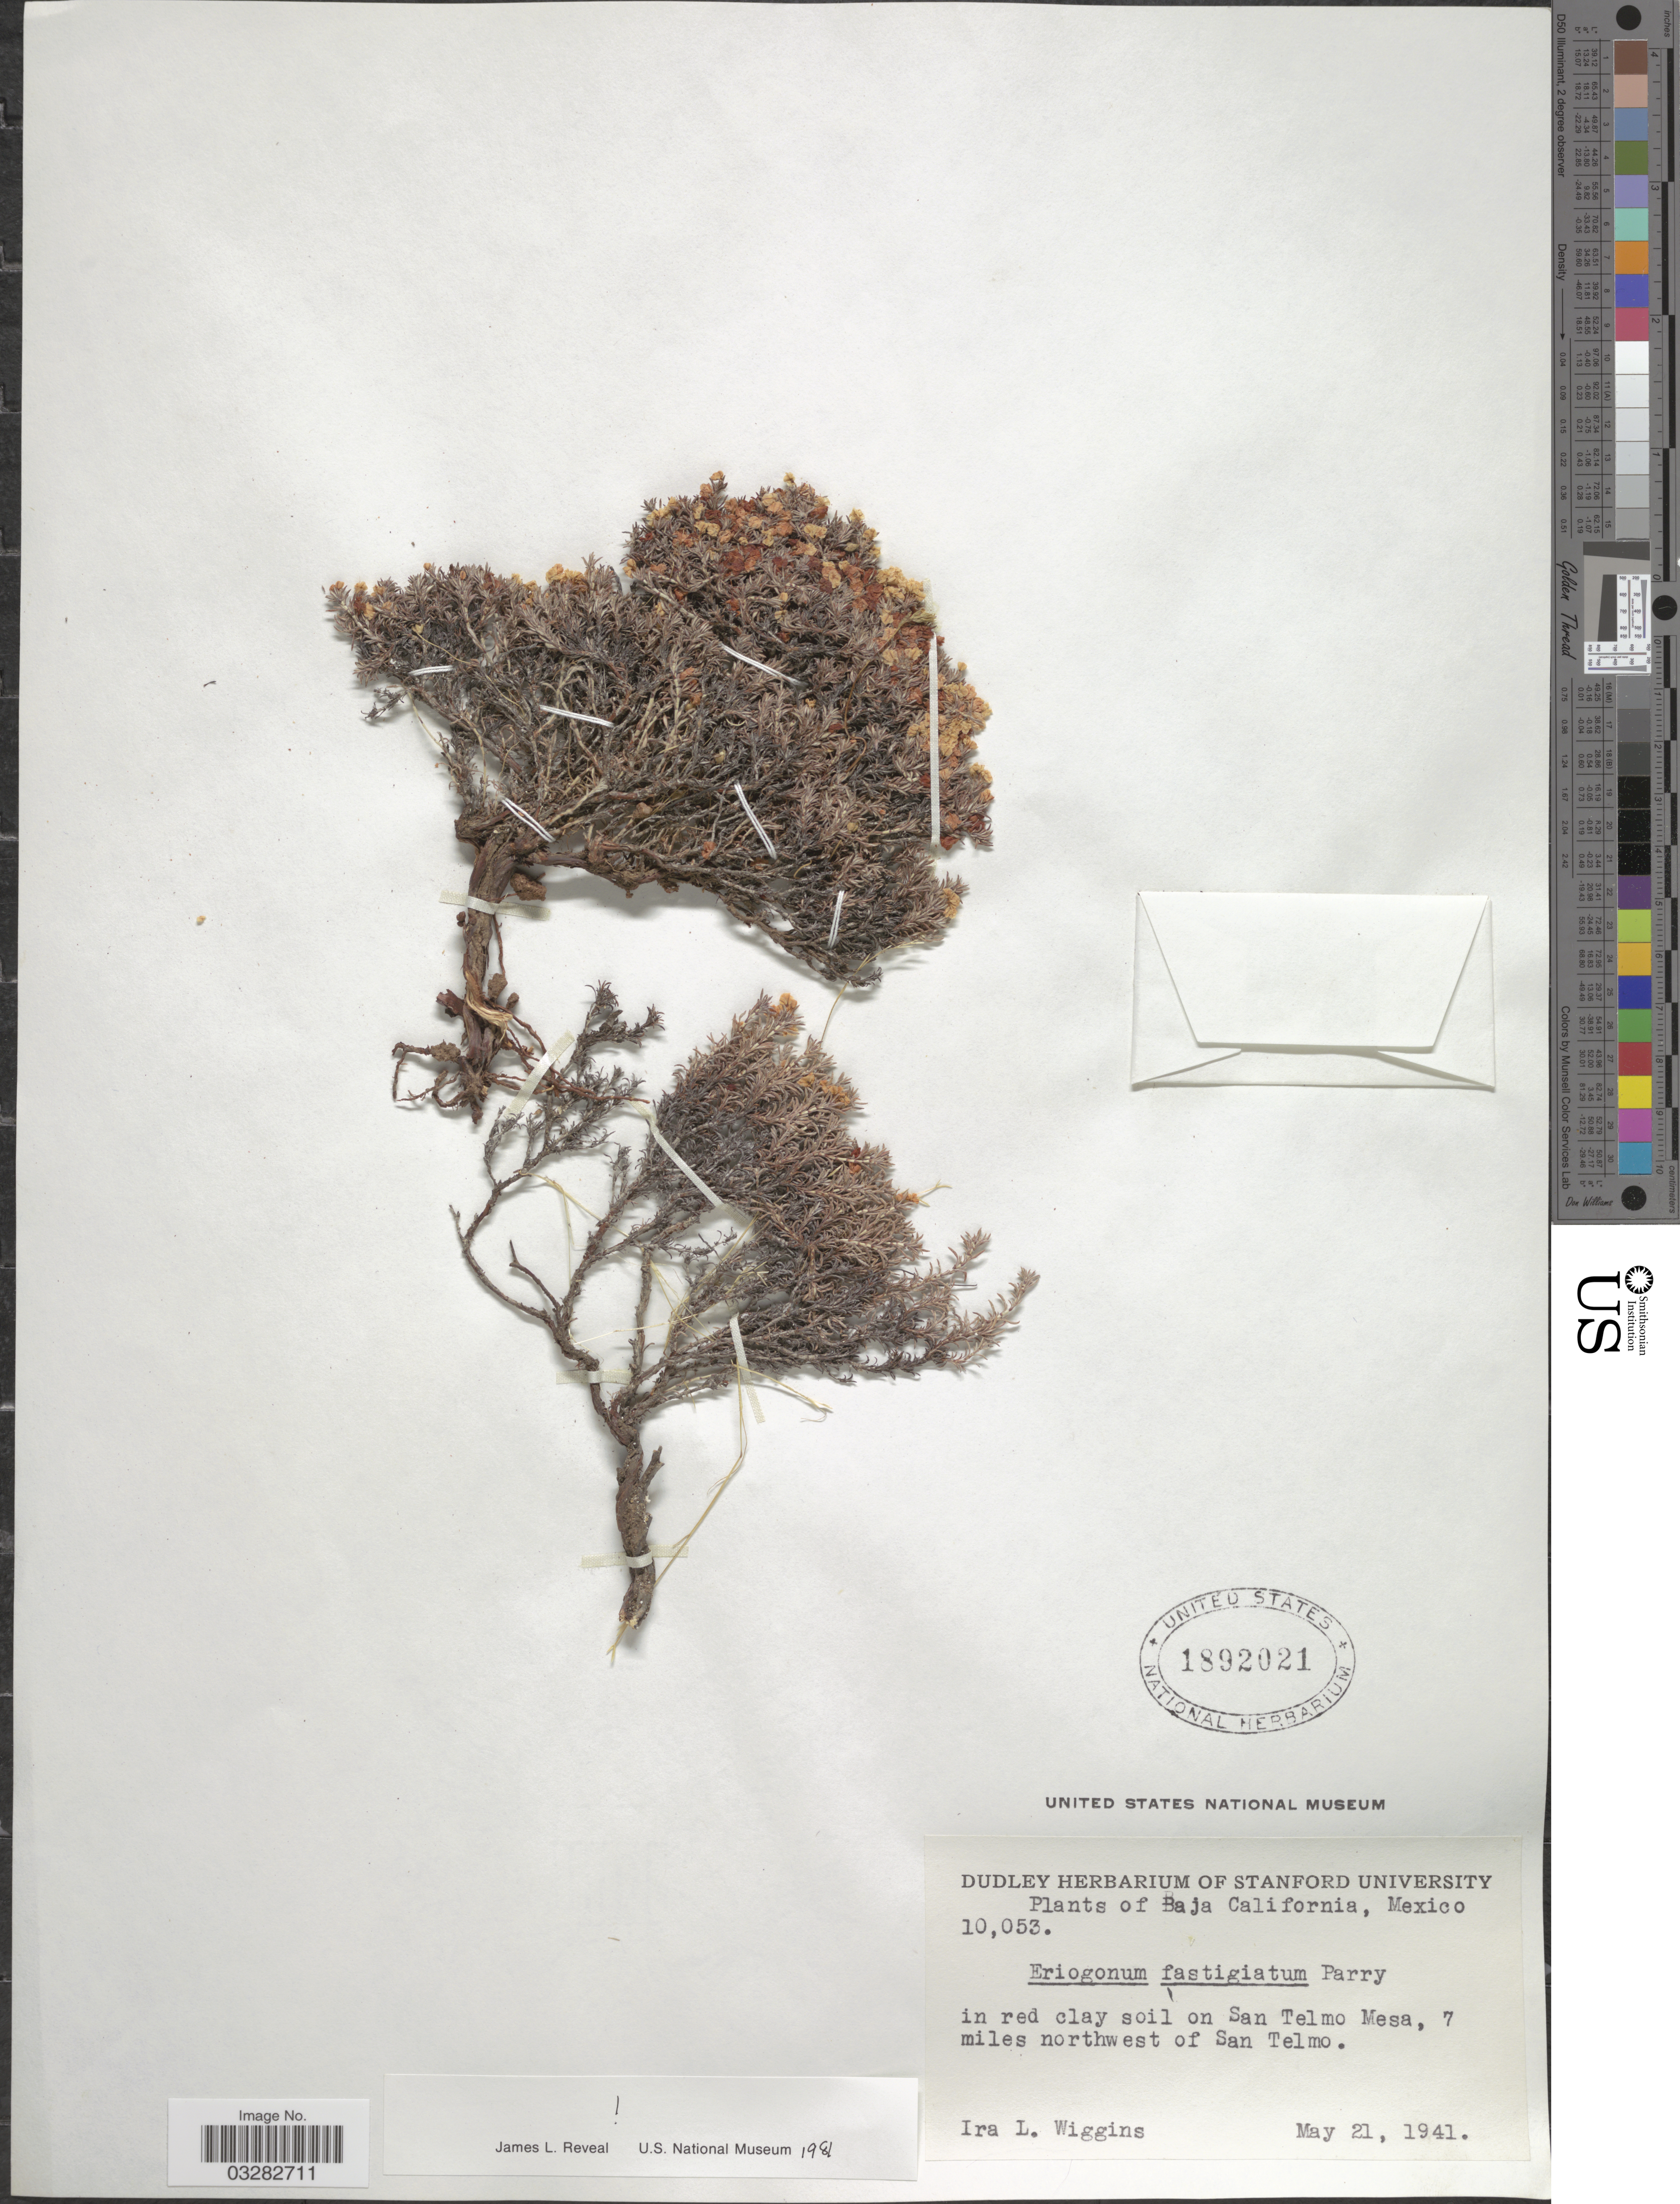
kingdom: Plantae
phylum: Tracheophyta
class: Magnoliopsida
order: Caryophyllales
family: Polygonaceae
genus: Eriogonum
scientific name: Eriogonum fastigiatum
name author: Parry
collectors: I. L. Wiggins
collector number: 10053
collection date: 1941-05-21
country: Mexico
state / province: Baja California Norte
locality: On San Telmo Mesa, 7 miles northwest of San Telmo.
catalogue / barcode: US 1892021